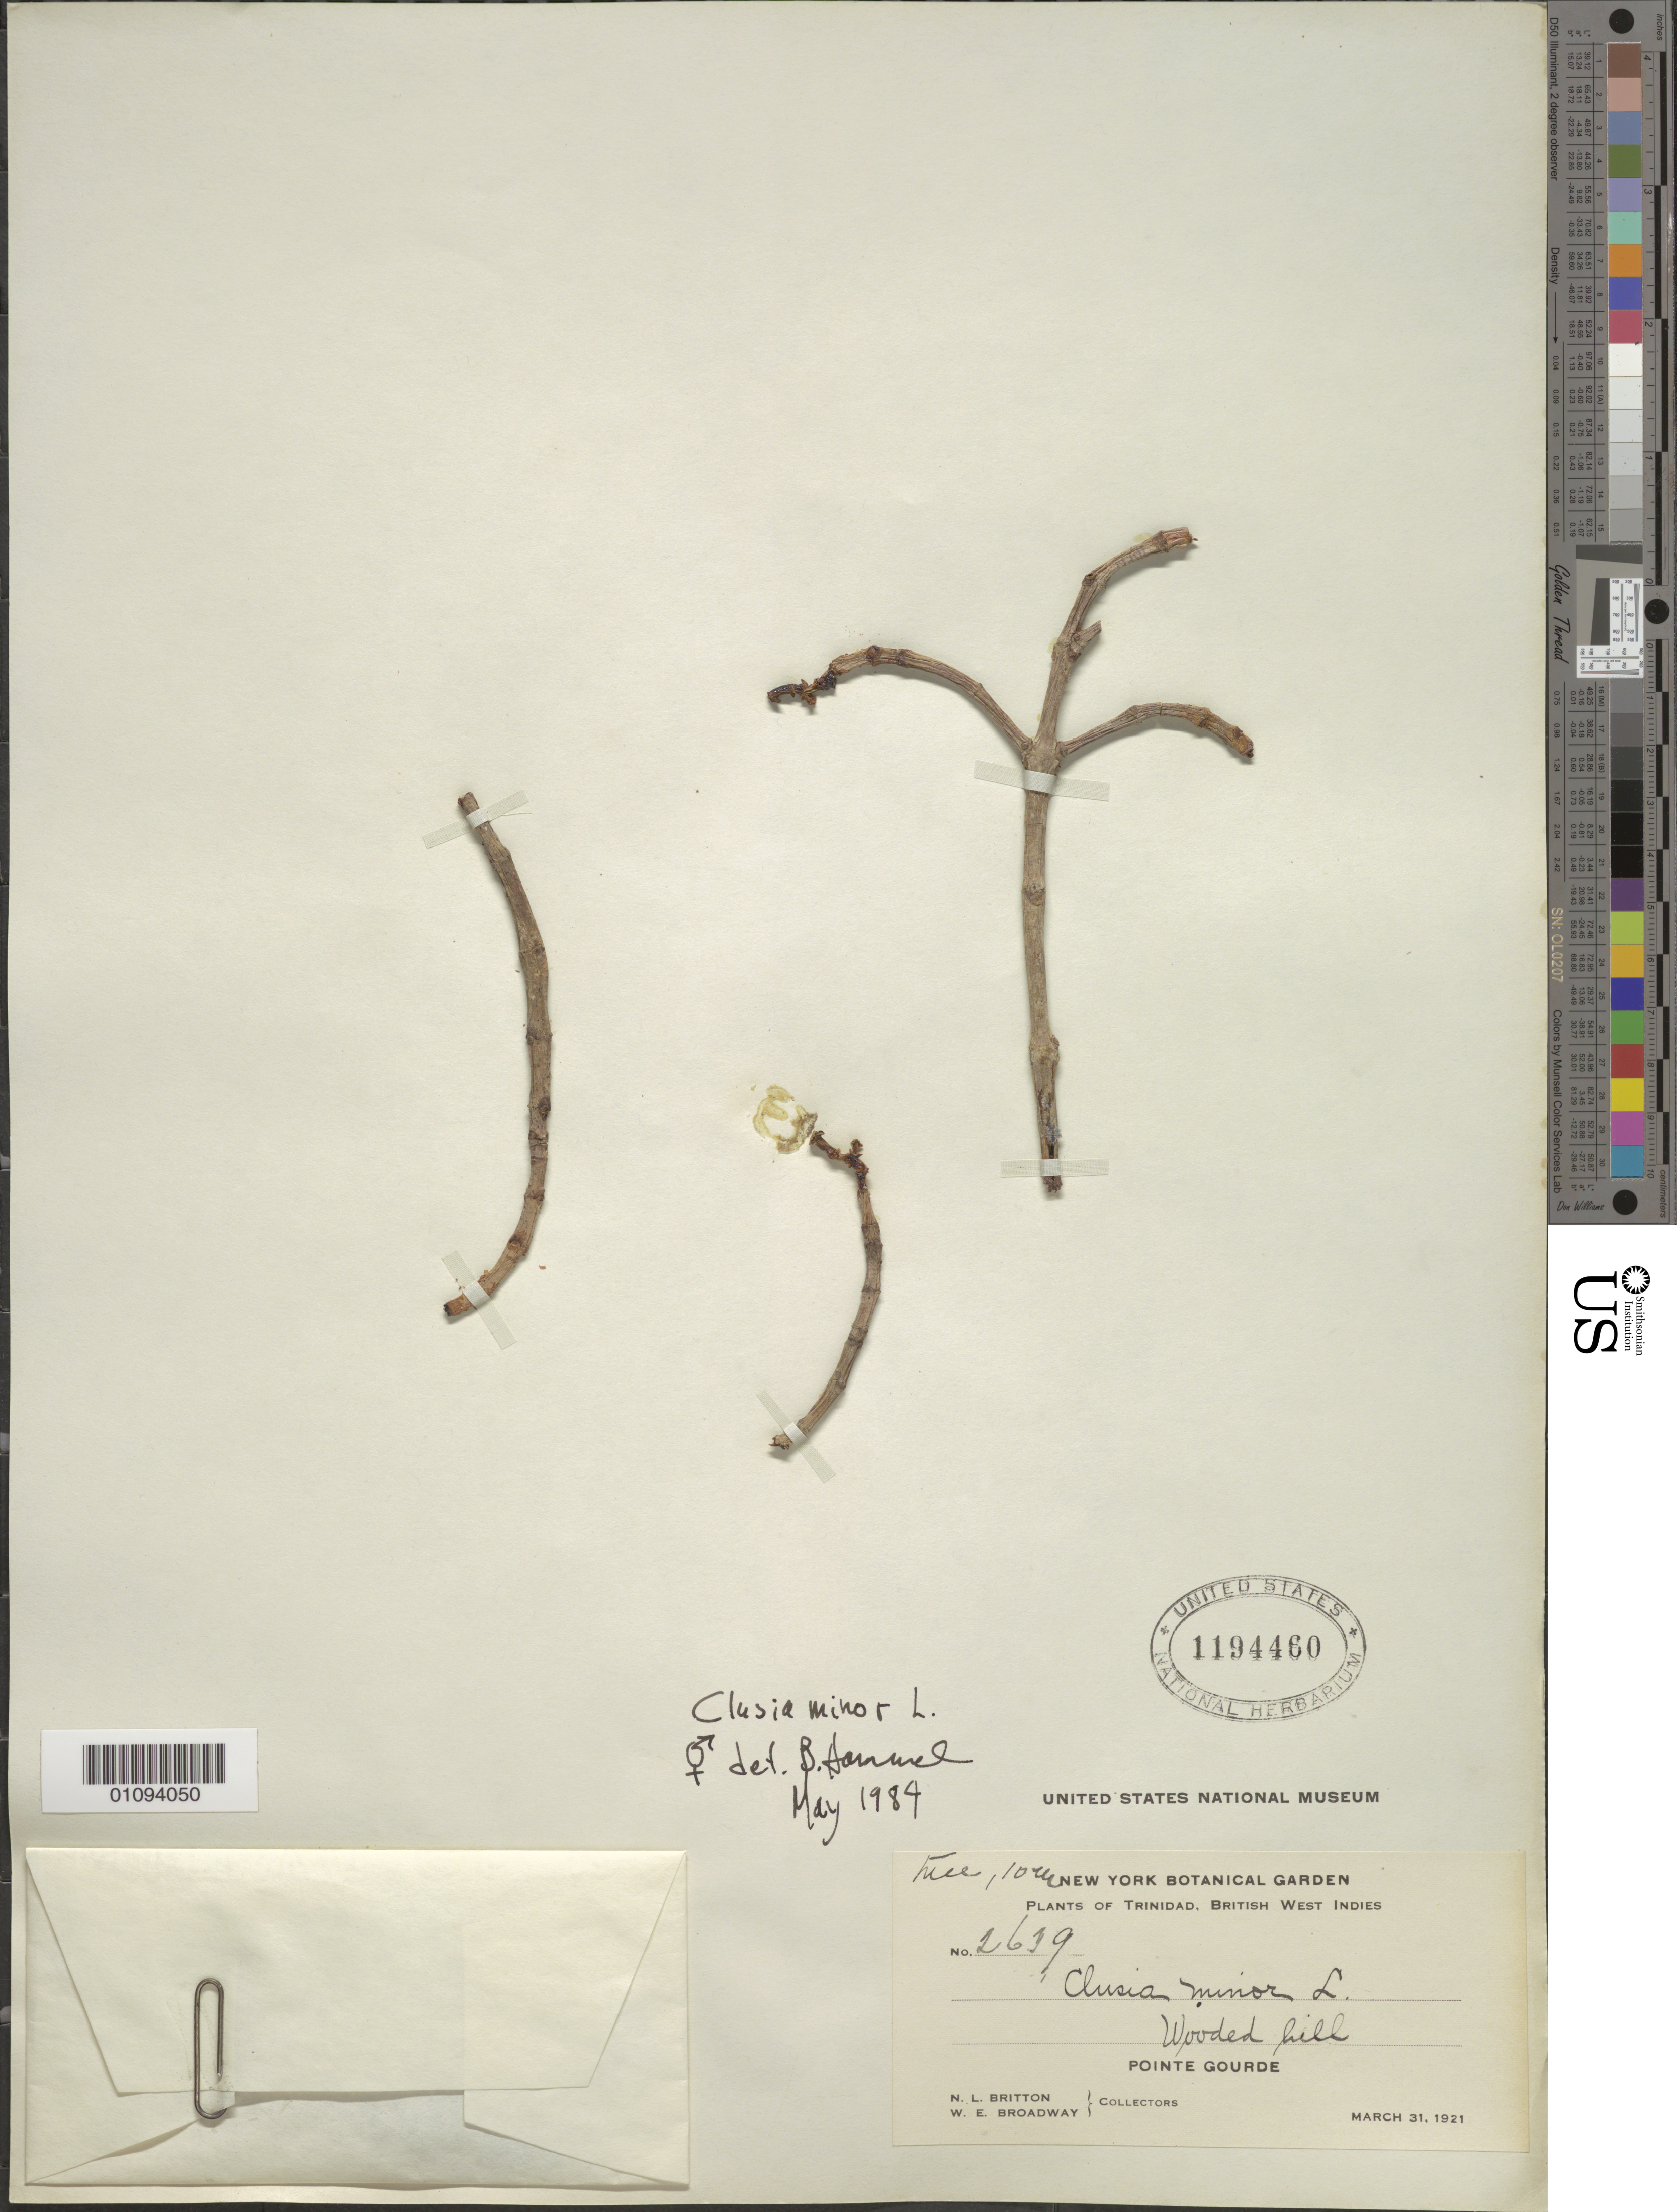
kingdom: Plantae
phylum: Tracheophyta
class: Magnoliopsida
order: Malpighiales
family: Clusiaceae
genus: Clusia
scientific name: Clusia minor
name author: L.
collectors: N. Britton & W. E. Broadway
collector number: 2639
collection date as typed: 31 Mar 1921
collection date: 1921-03-31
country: Trinidad and Tobago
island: Trinidad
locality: Pointe Gourde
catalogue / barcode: US 1194460